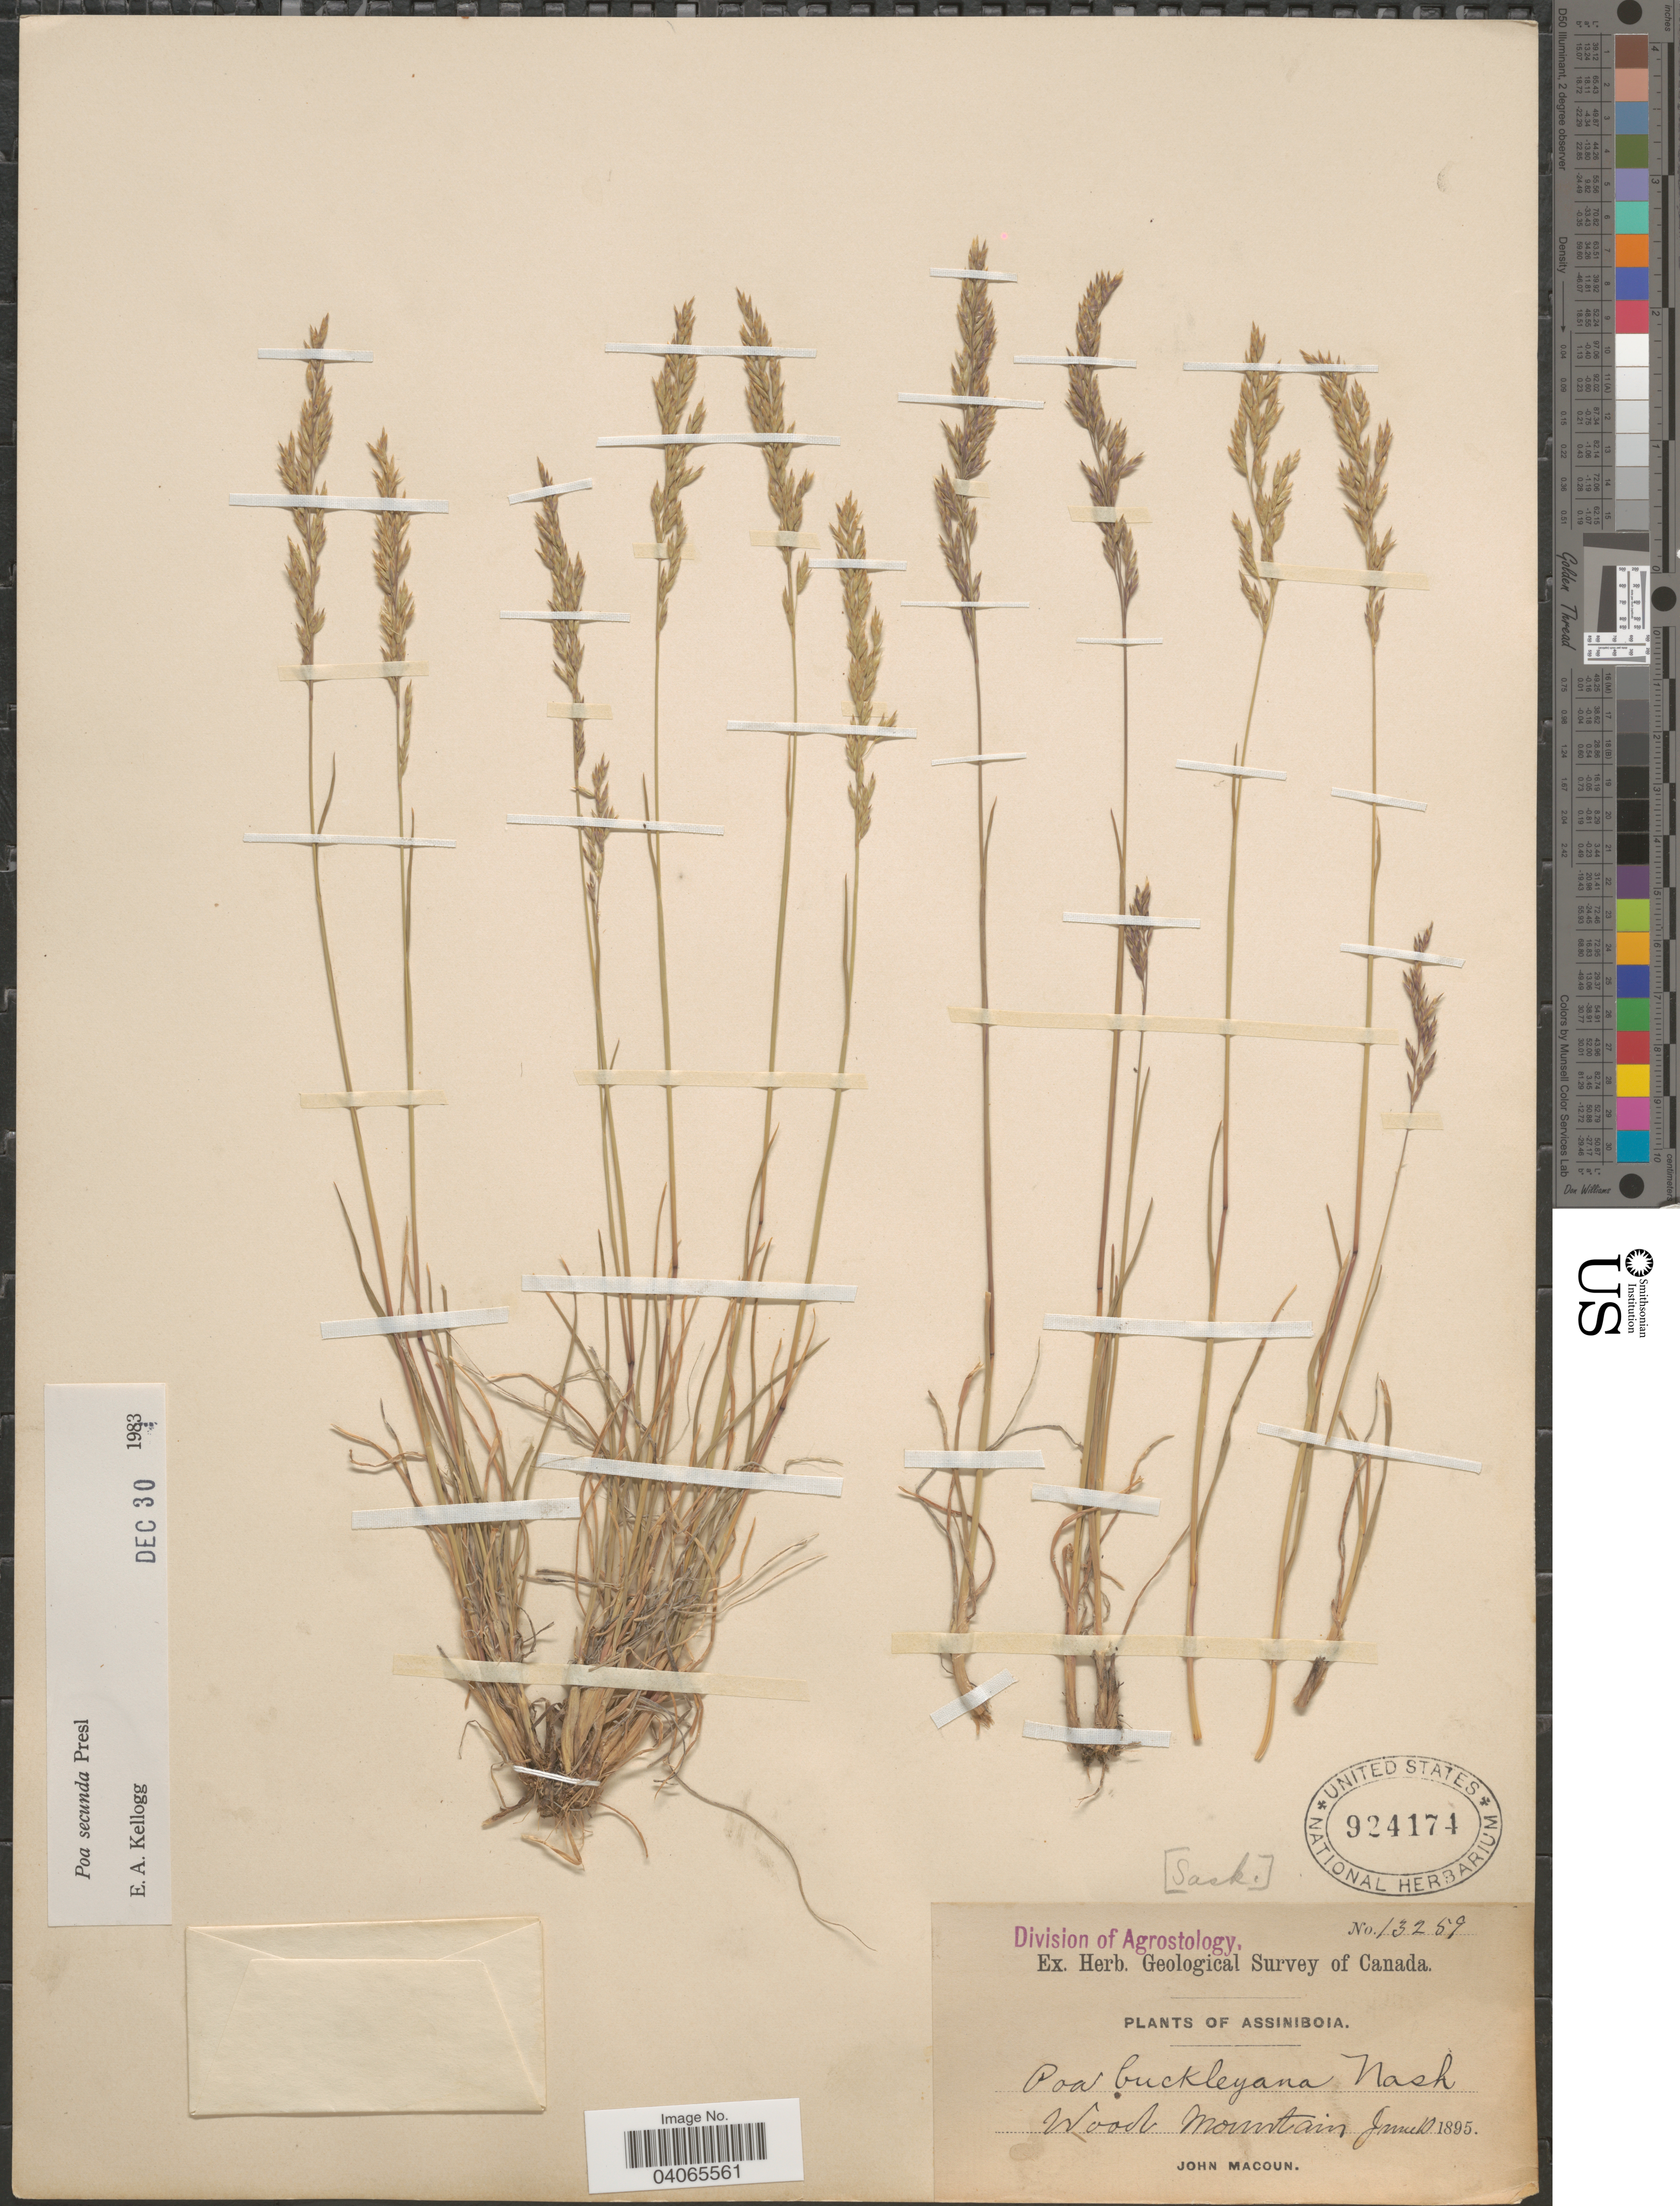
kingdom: Plantae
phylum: Tracheophyta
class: Liliopsida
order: Poales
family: Poaceae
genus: Poa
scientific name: Poa secunda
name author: J. Presl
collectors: J. Macoun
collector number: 13259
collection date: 1895-06-10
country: Canada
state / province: Saskatchewan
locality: Herb. Geological Survey of Canada. Assiniboia. Wood Mountain.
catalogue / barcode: US 924174